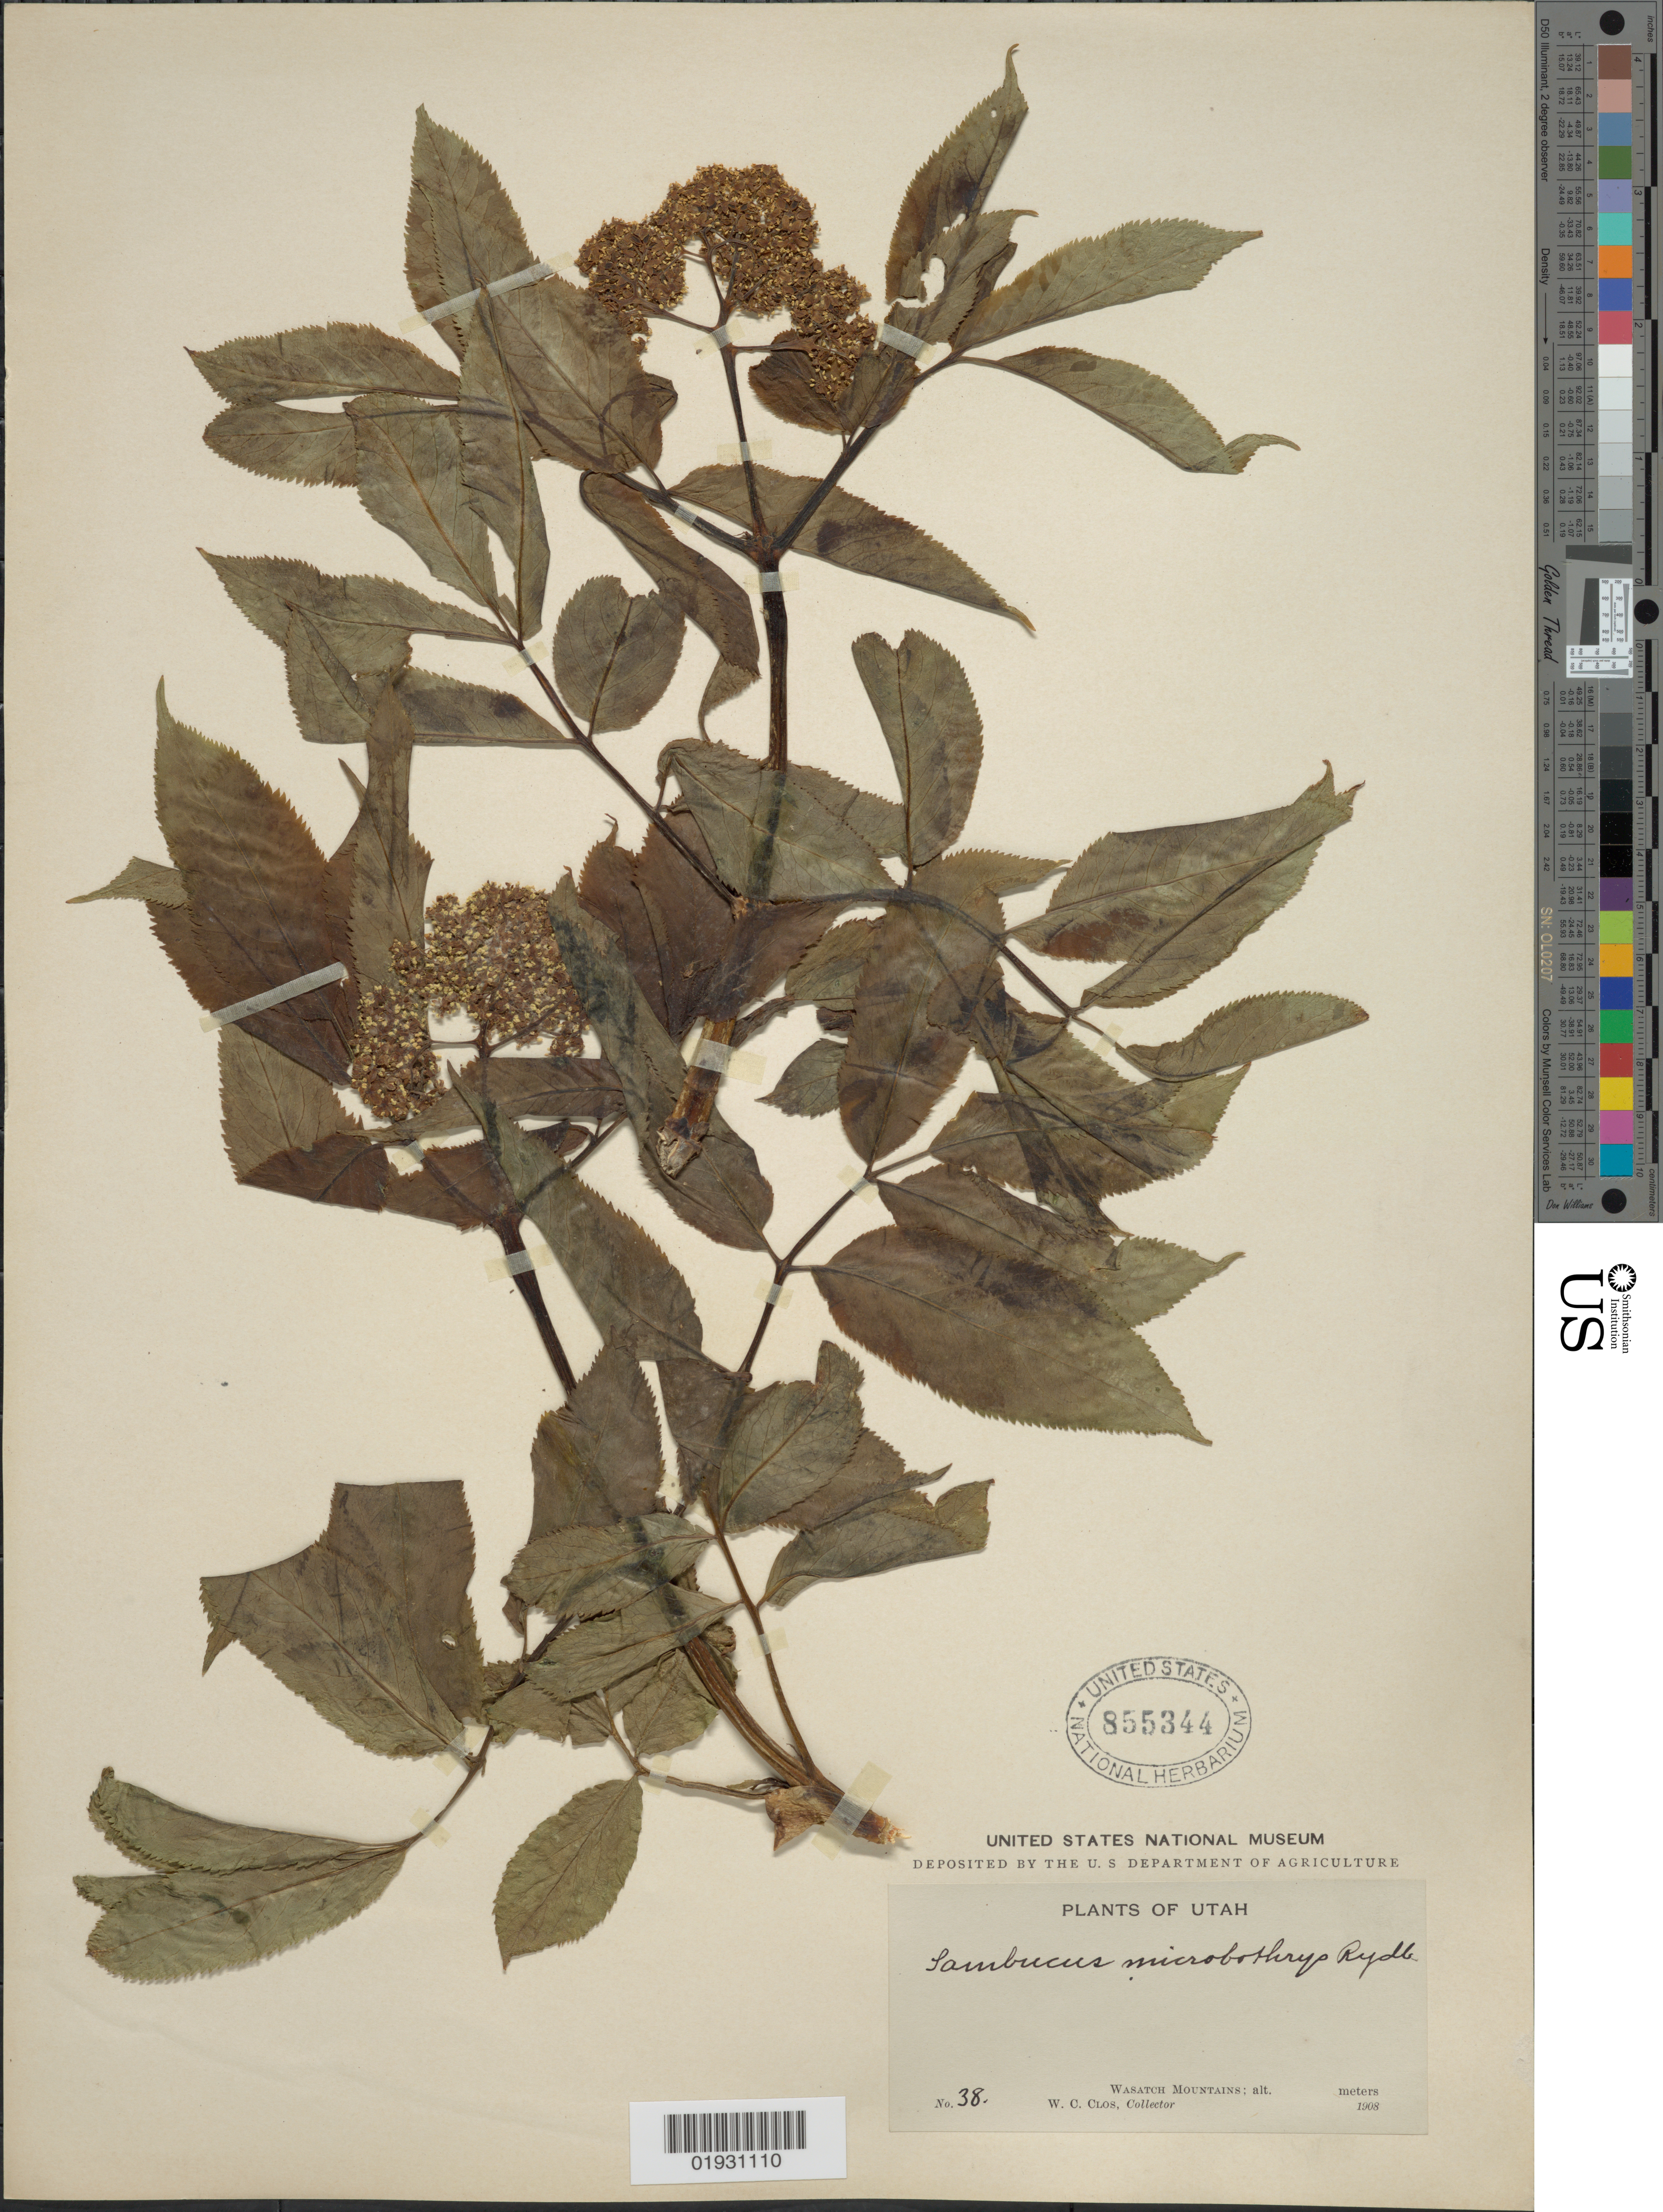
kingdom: Plantae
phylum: Tracheophyta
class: Magnoliopsida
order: Dipsacales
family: Viburnaceae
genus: Sambucus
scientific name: Sambucus microbotrys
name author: Rydb.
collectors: W. C. Clos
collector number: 38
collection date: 1908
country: United States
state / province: Utah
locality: Wasatch Mountains.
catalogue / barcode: US 855344